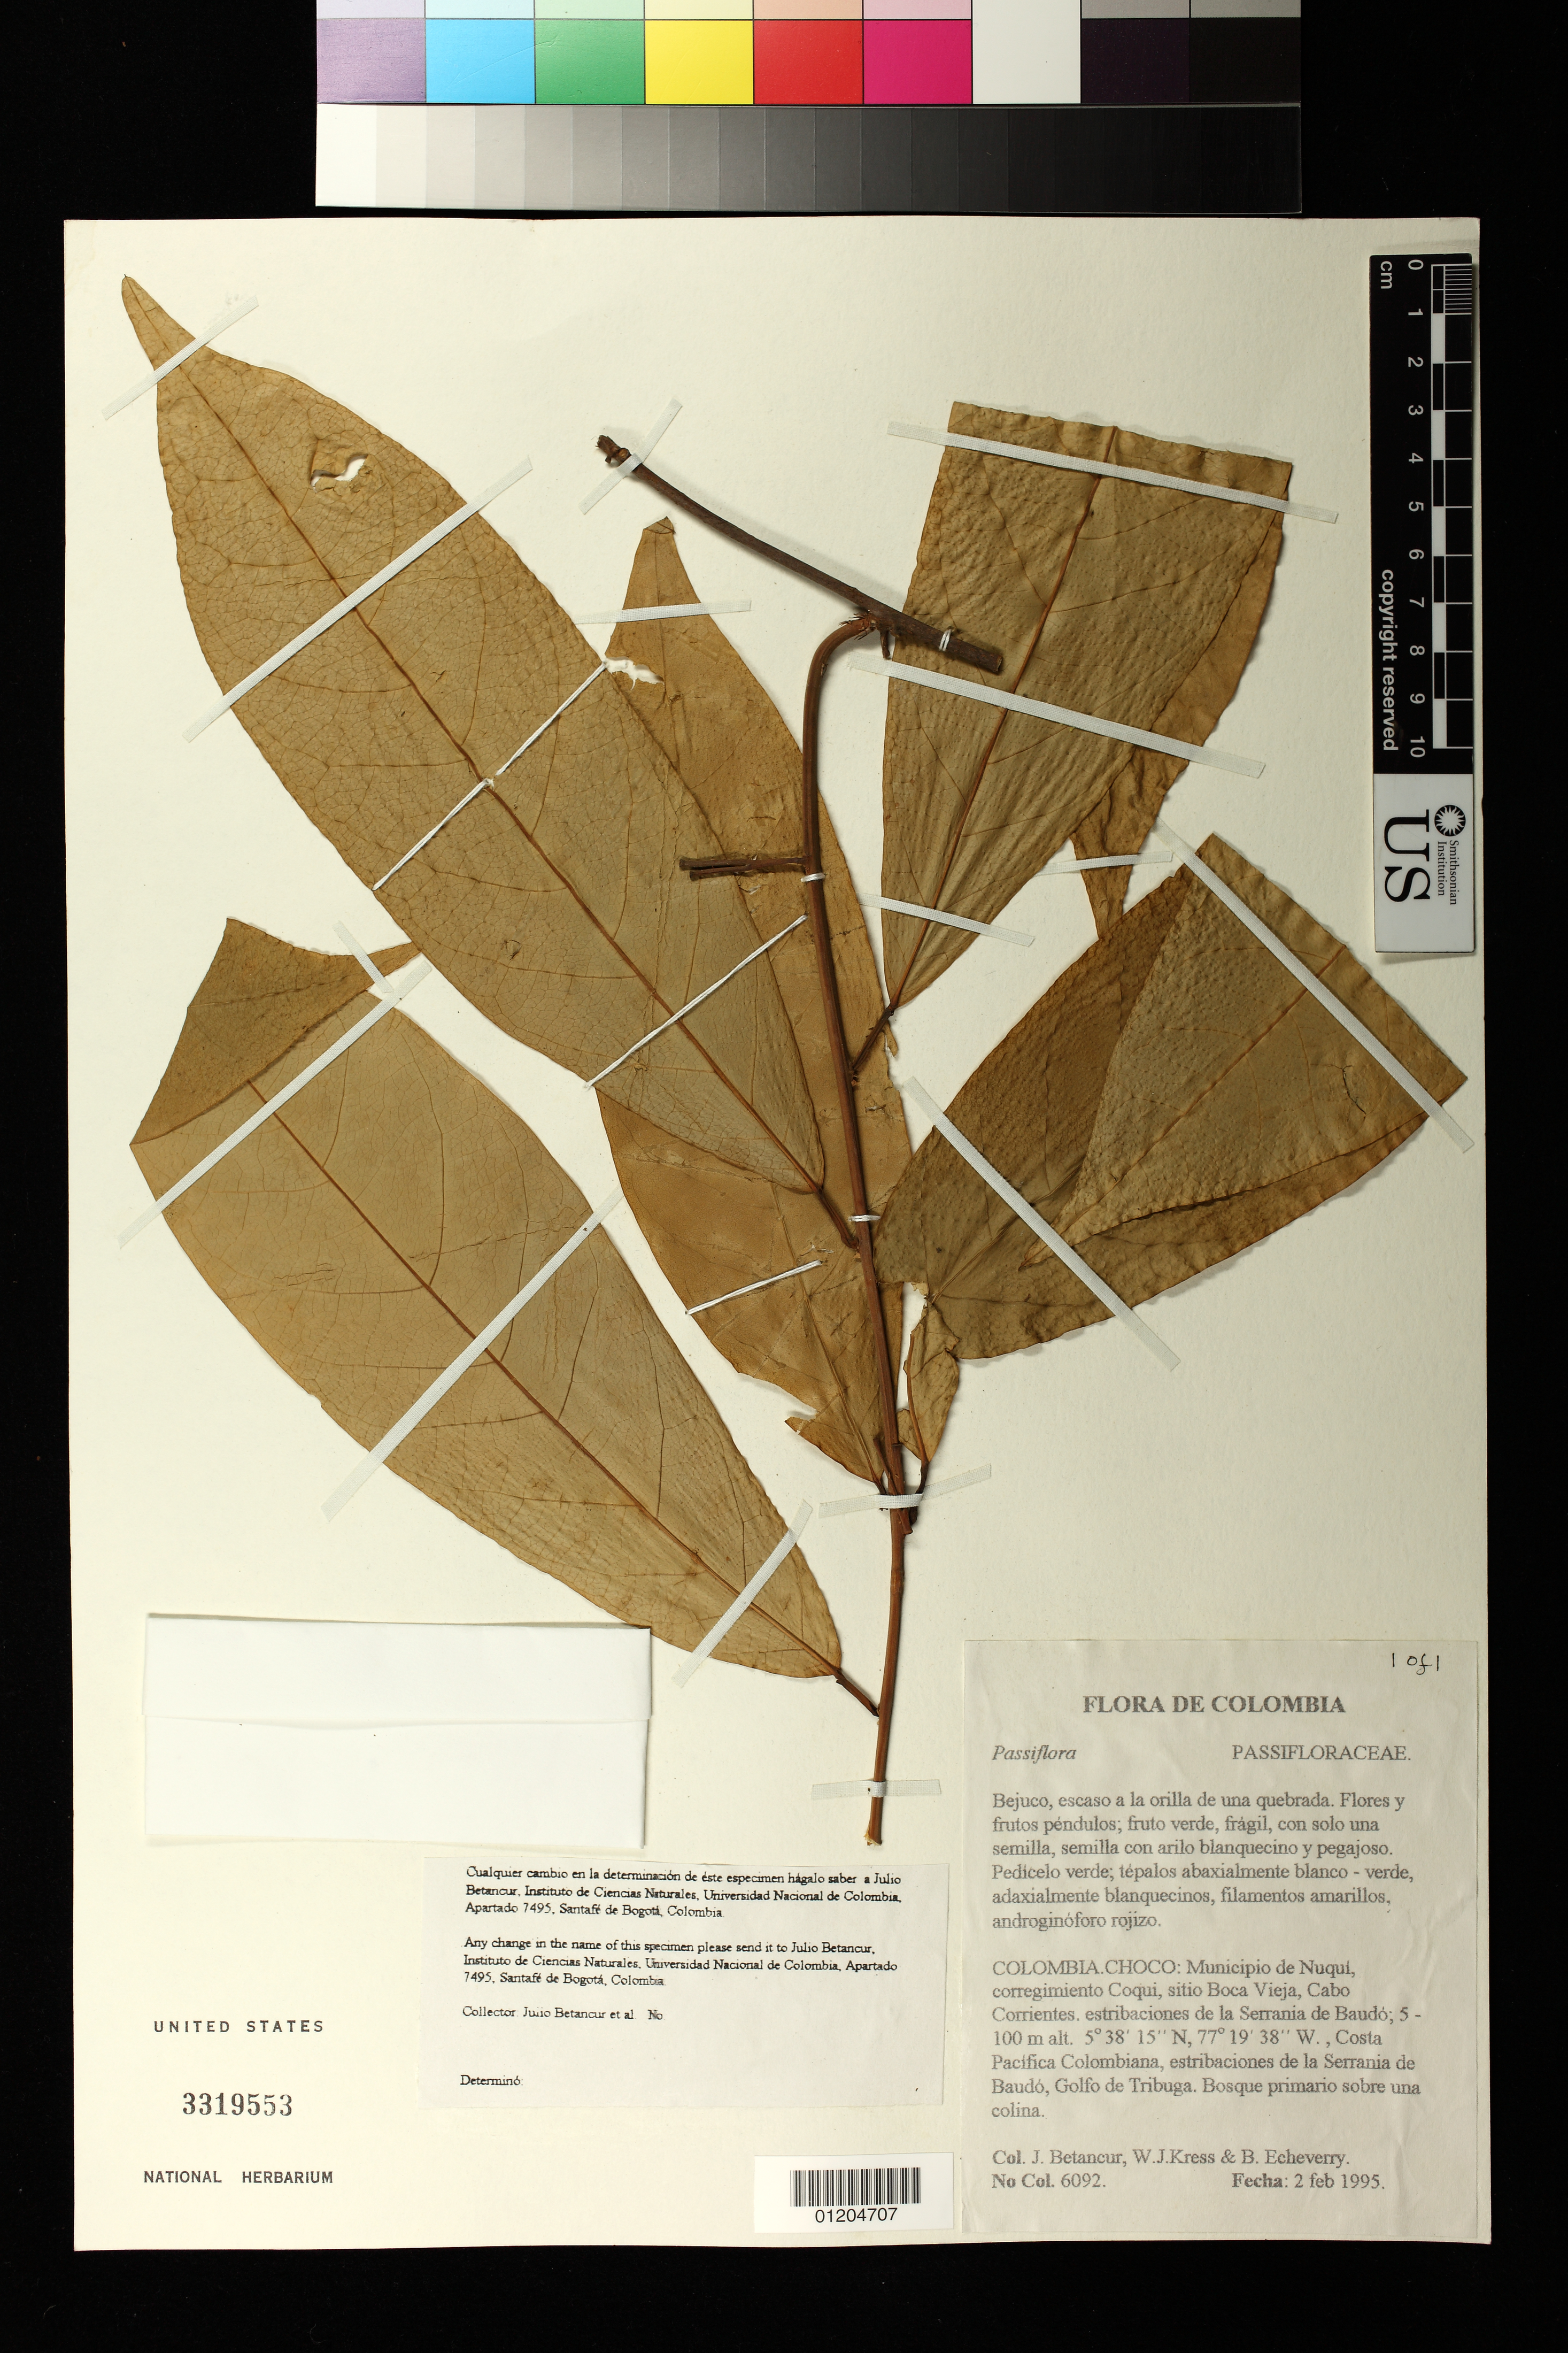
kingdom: Plantae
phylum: Tracheophyta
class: Magnoliopsida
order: Malpighiales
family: Passifloraceae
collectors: J. C. Betancur, W. J. Kress & B. Echeverry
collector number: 6092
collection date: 1995-02-02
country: Colombia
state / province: Choco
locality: Municipio de Nuqui, corregimiento Coqui, sitio Boca Vieja, Cabo Corrientes, estribaciones de la Serrania de Baudo.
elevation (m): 5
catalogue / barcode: US 3319553